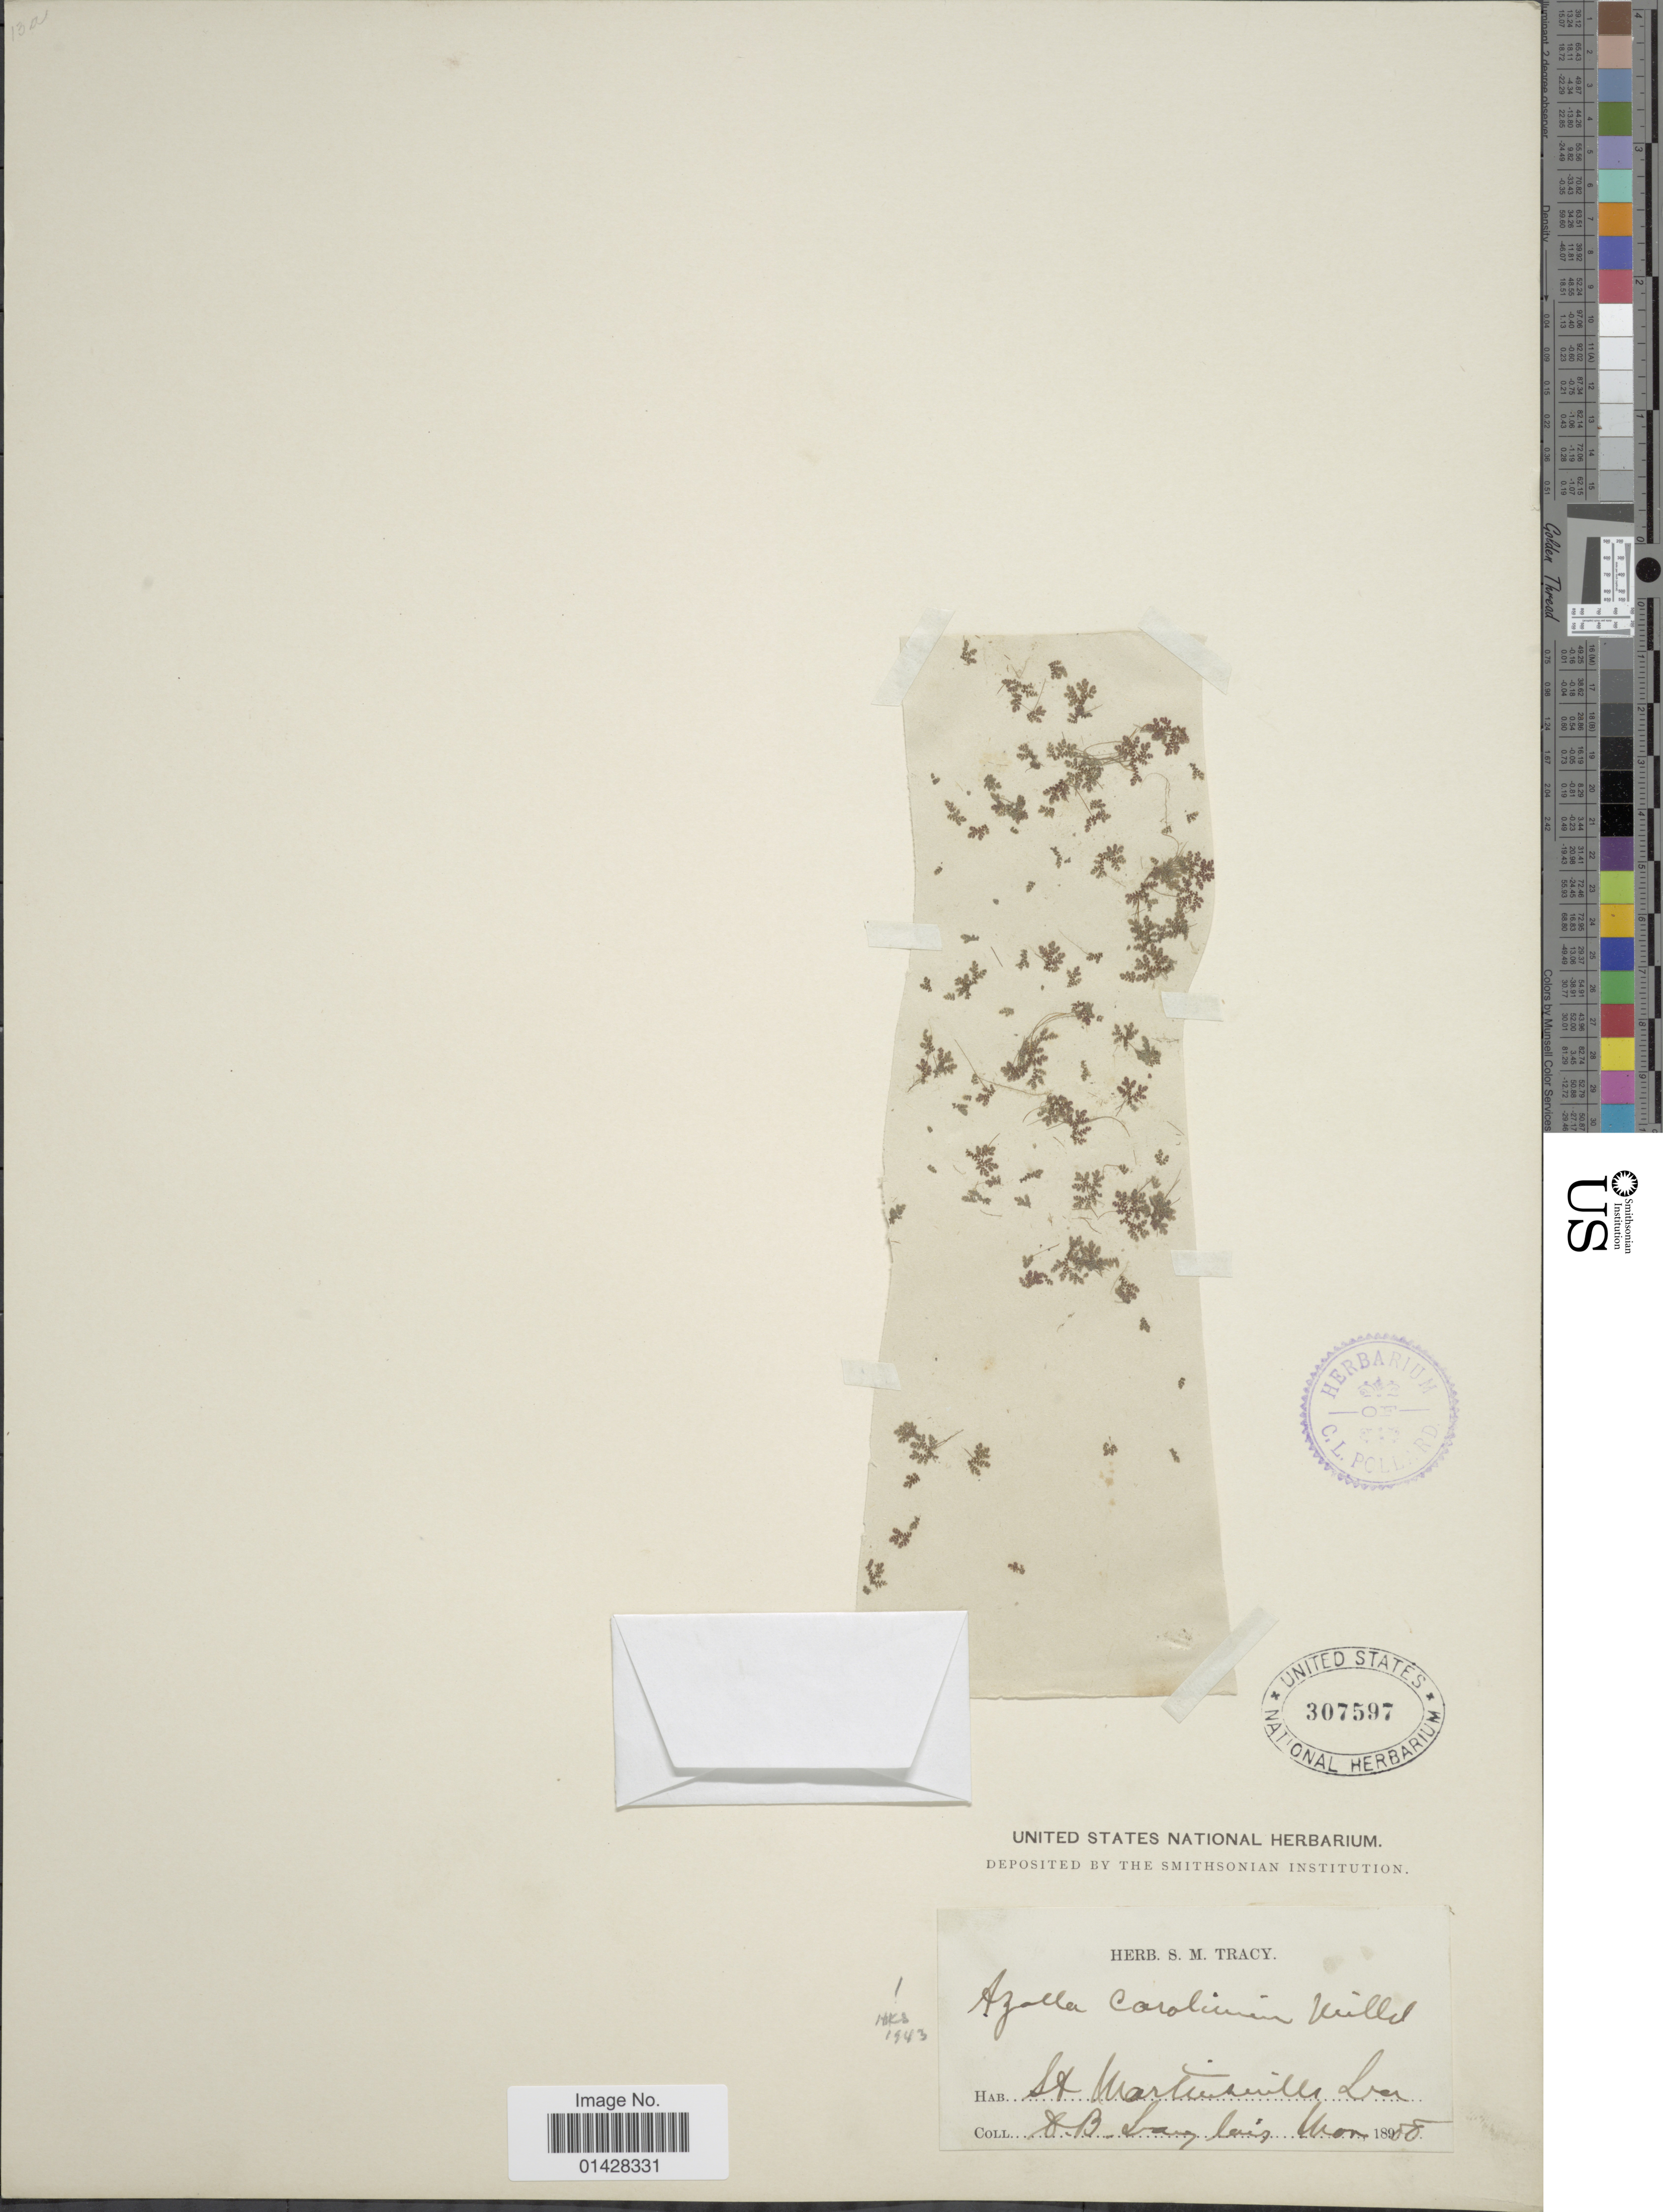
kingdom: Plantae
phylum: Tracheophyta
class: Polypodiopsida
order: Salviniales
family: Salviniaceae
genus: Azolla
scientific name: Azolla caroliniana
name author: Willd.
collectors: A. Langlois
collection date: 1888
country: United States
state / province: Louisiana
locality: St Martinville.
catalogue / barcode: US 307597